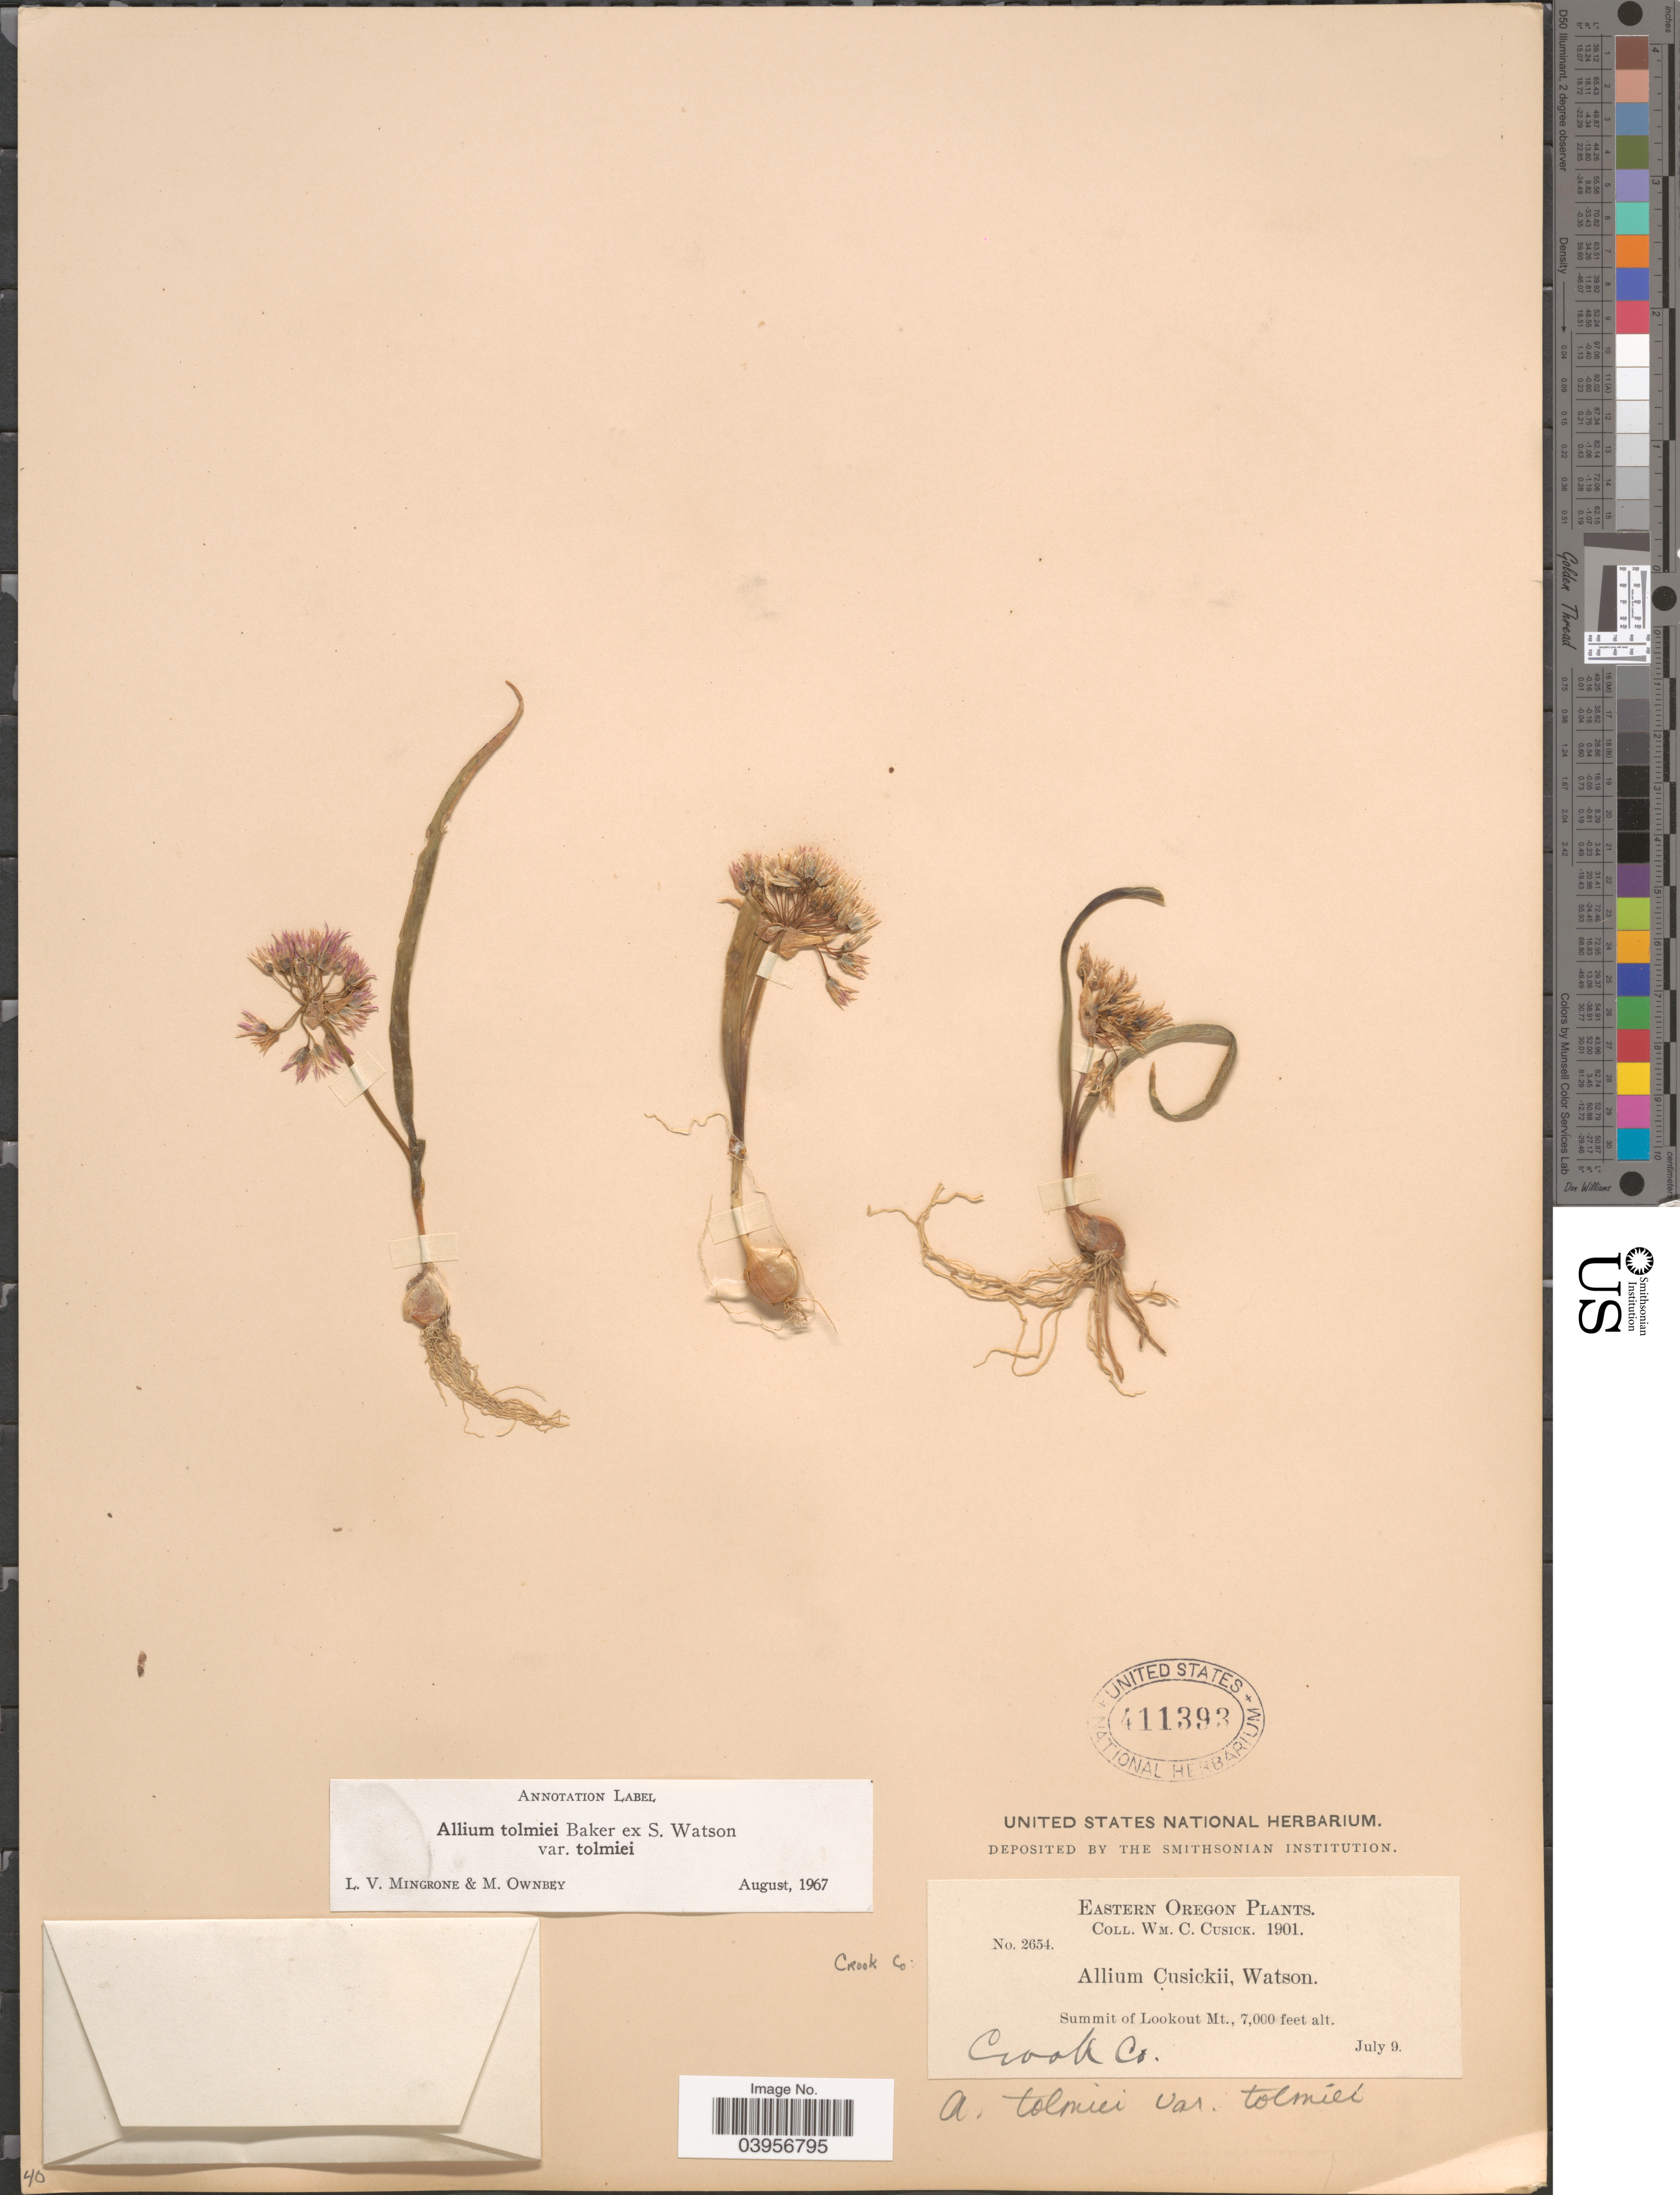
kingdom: Plantae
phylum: Tracheophyta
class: Liliopsida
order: Asparagales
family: Amaryllidaceae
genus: Allium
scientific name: Allium tolmiei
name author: Baker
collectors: W. C. Cusick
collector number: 2654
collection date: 1901-07-09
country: United States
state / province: Oregon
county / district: Crook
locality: Eastern Oregon. Crook Co. Summit of Lookout Mt.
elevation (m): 2134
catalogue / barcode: US 411393